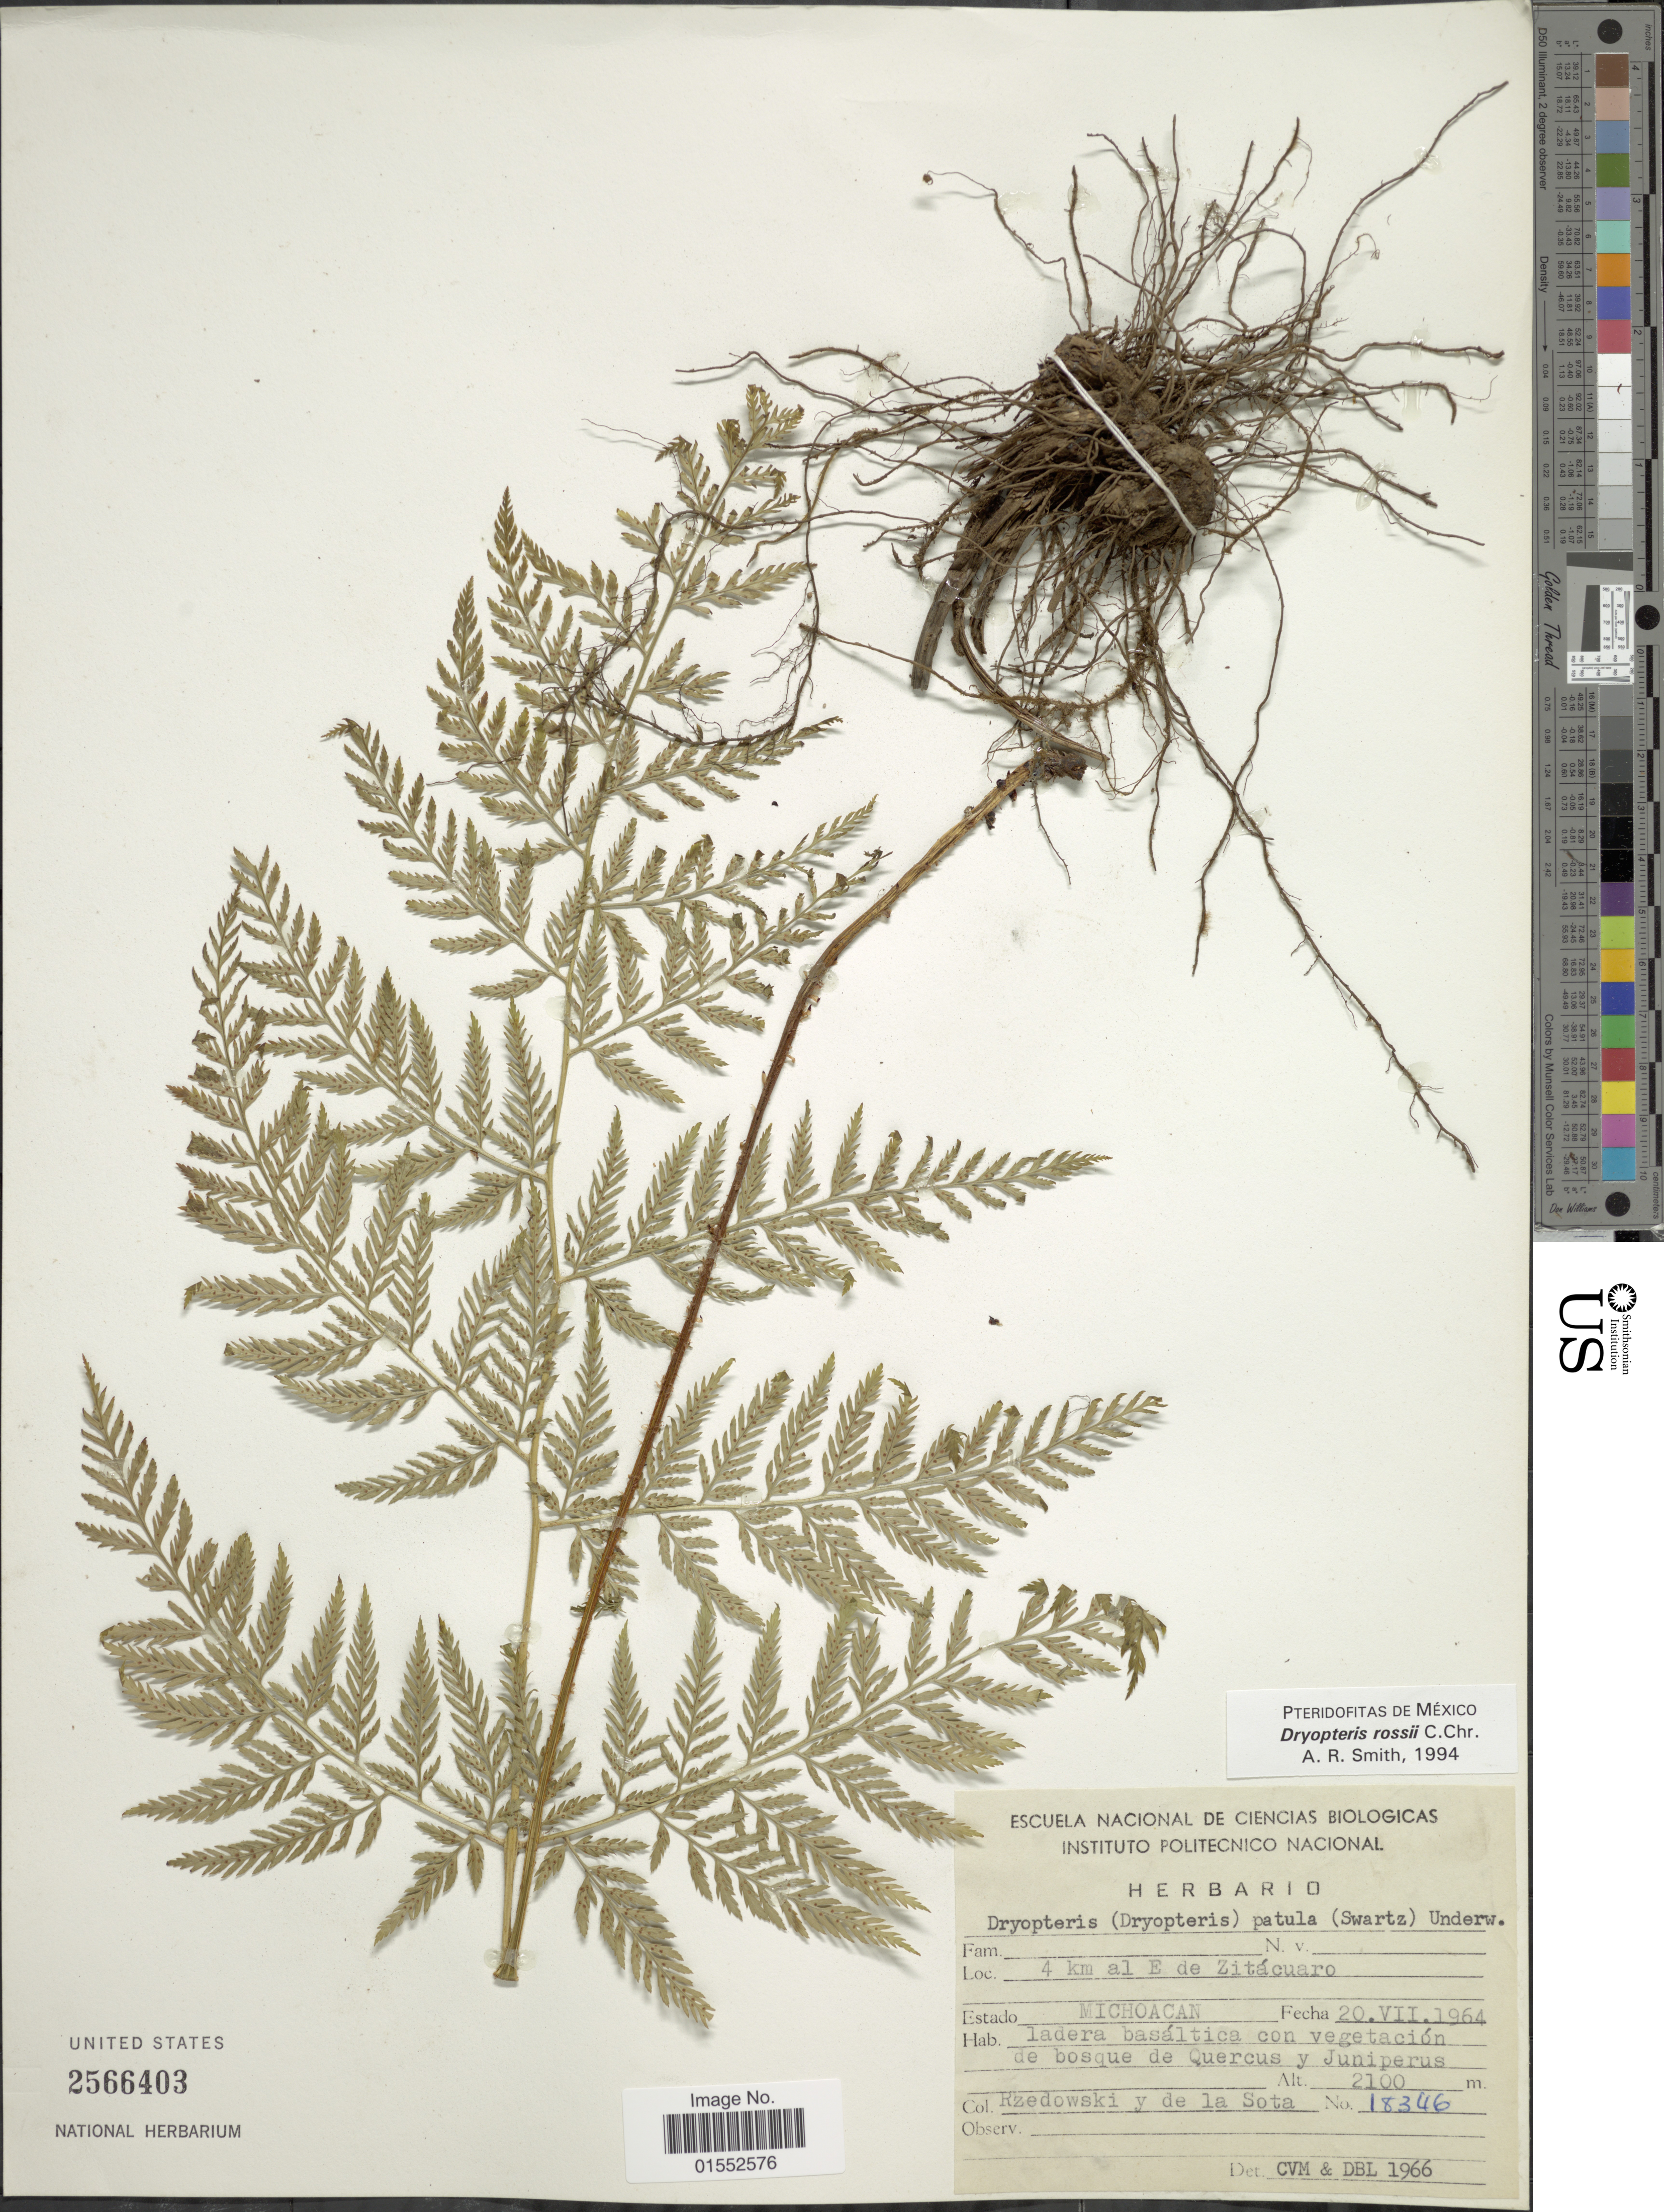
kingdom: Plantae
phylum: Tracheophyta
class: Polypodiopsida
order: Polypodiales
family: Dryopteridaceae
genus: Dryopteris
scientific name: Dryopteris rossii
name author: C. Chr.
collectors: Rzedowski, -- & de la Sota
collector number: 18346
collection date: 1964-07-20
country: Mexico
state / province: Michoacán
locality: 4 km al E de Zitácuaro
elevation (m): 2100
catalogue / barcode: US 2566403